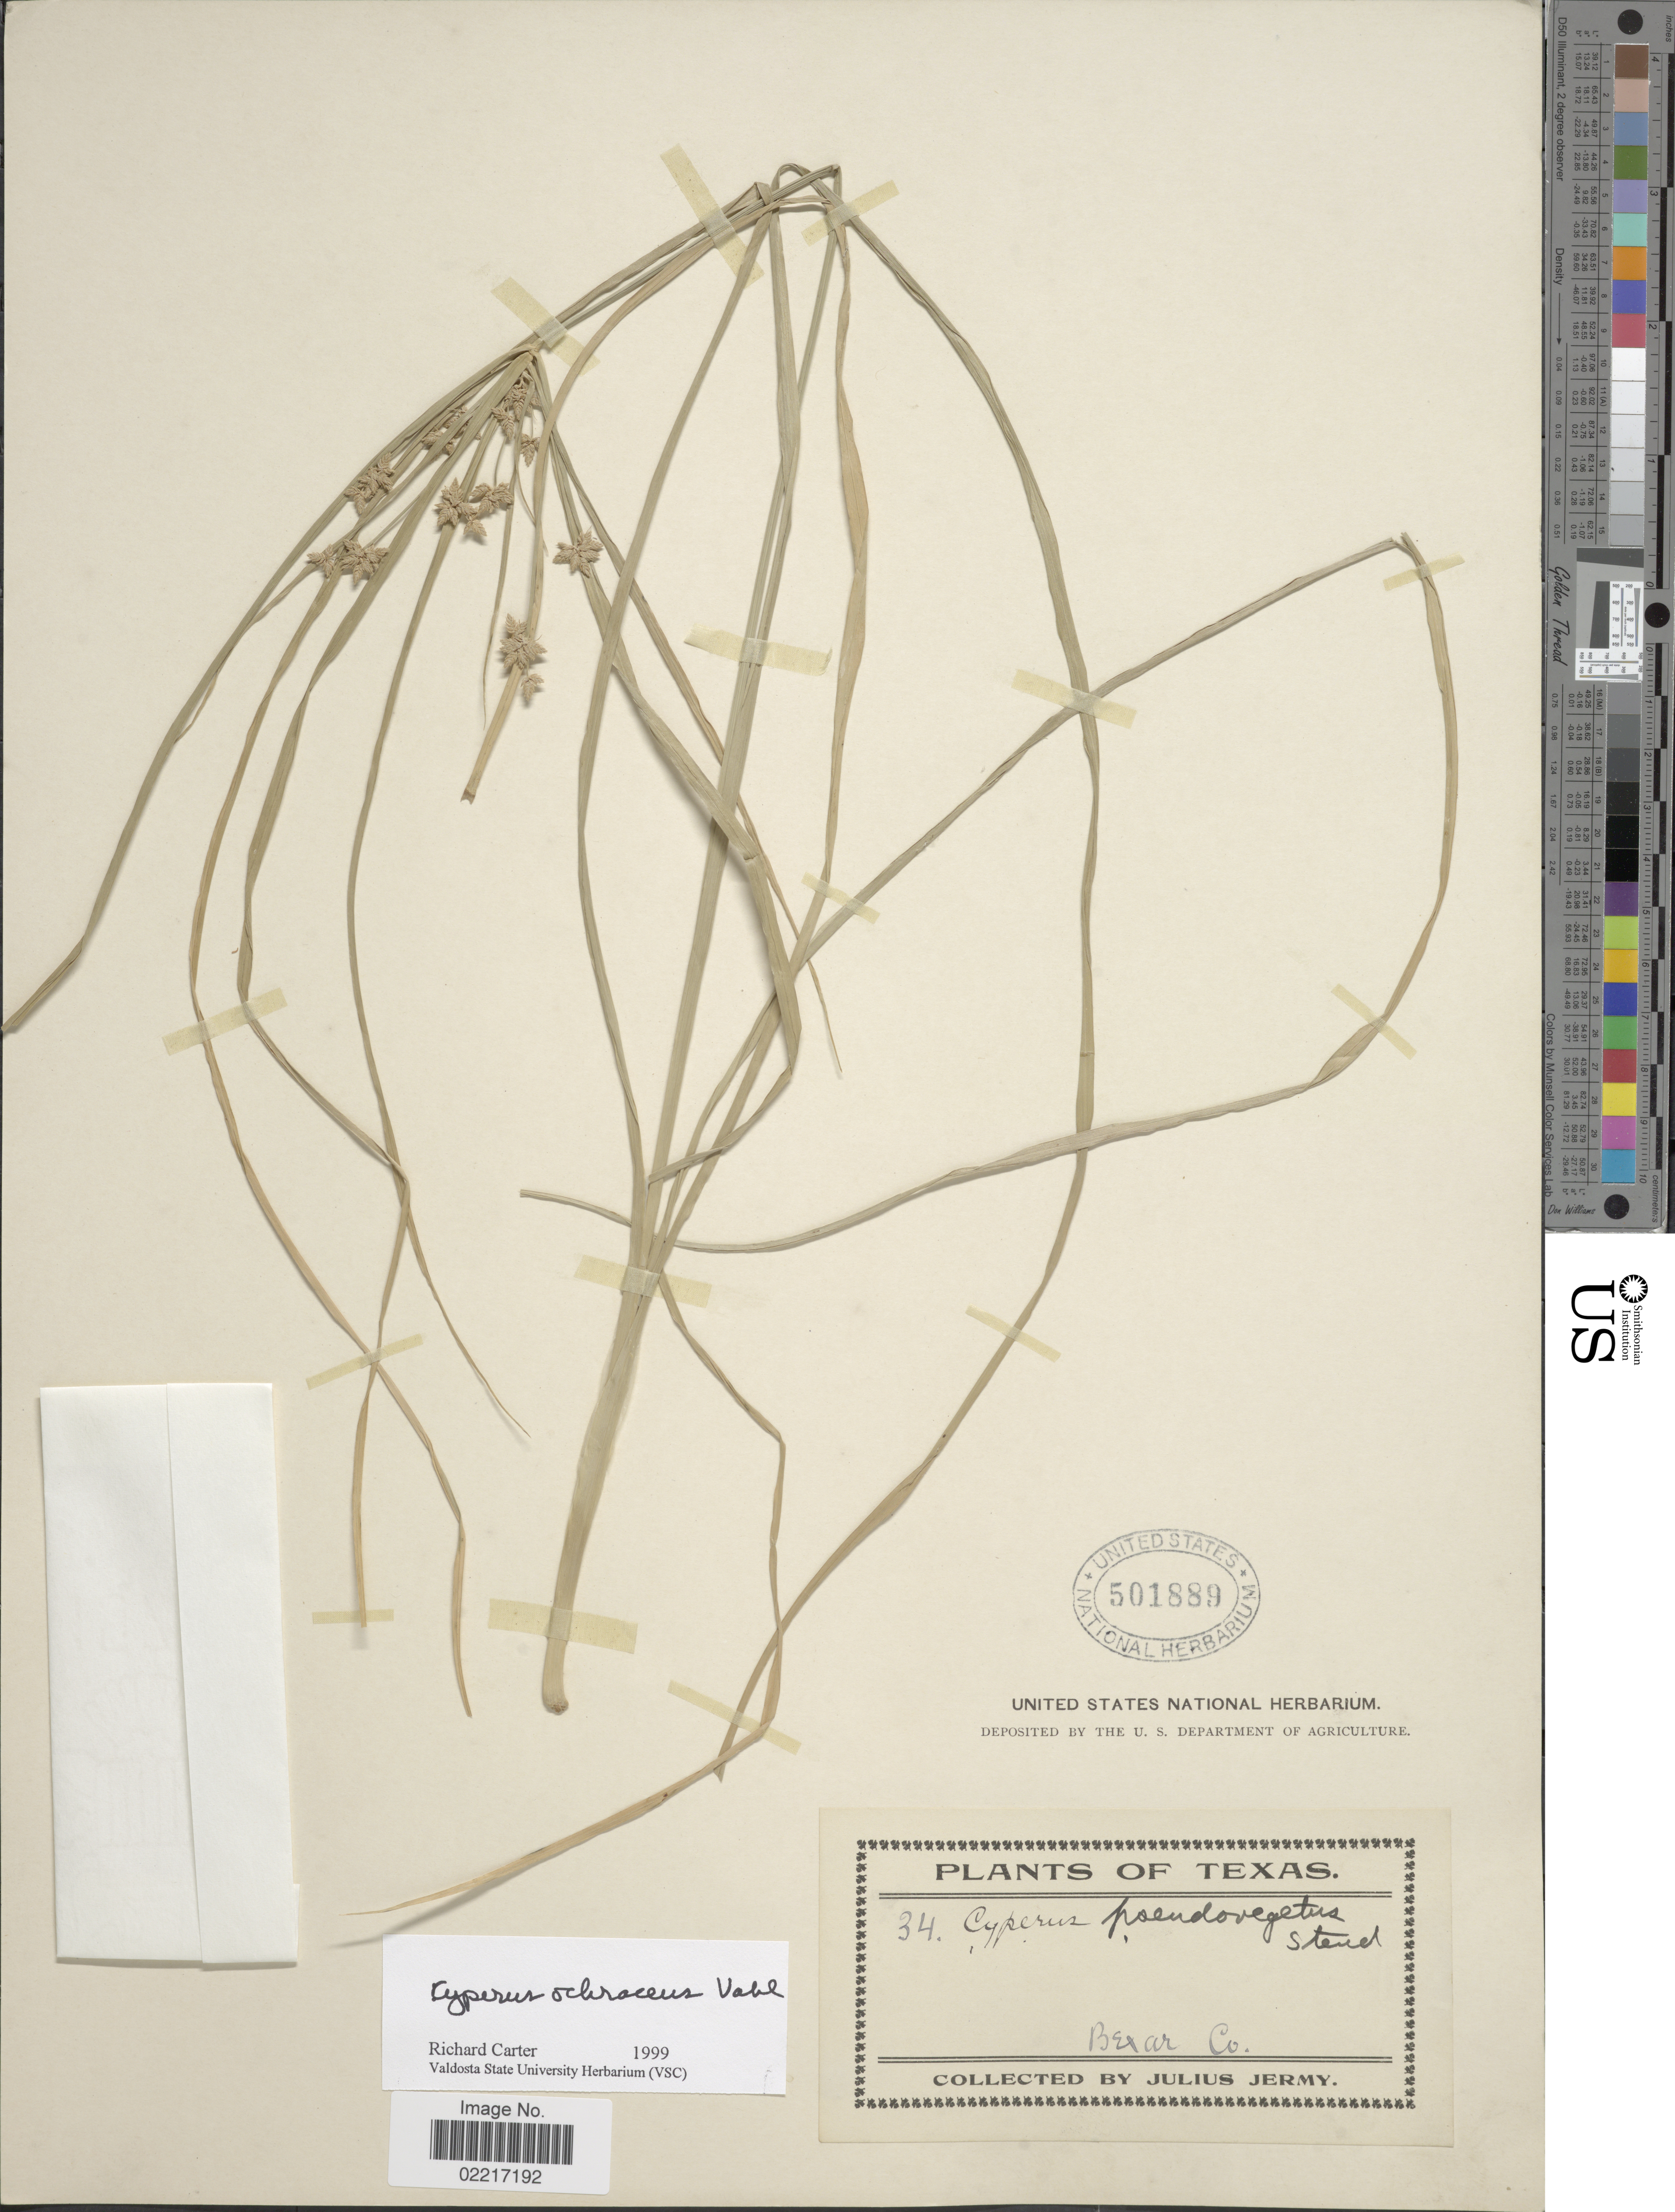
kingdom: Plantae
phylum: Tracheophyta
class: Liliopsida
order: Poales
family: Cyperaceae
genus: Cyperus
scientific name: Cyperus ochraceus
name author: Vahl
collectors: J. Jermy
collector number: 34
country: United States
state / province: Texas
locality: Bexar Co.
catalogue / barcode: US 501889